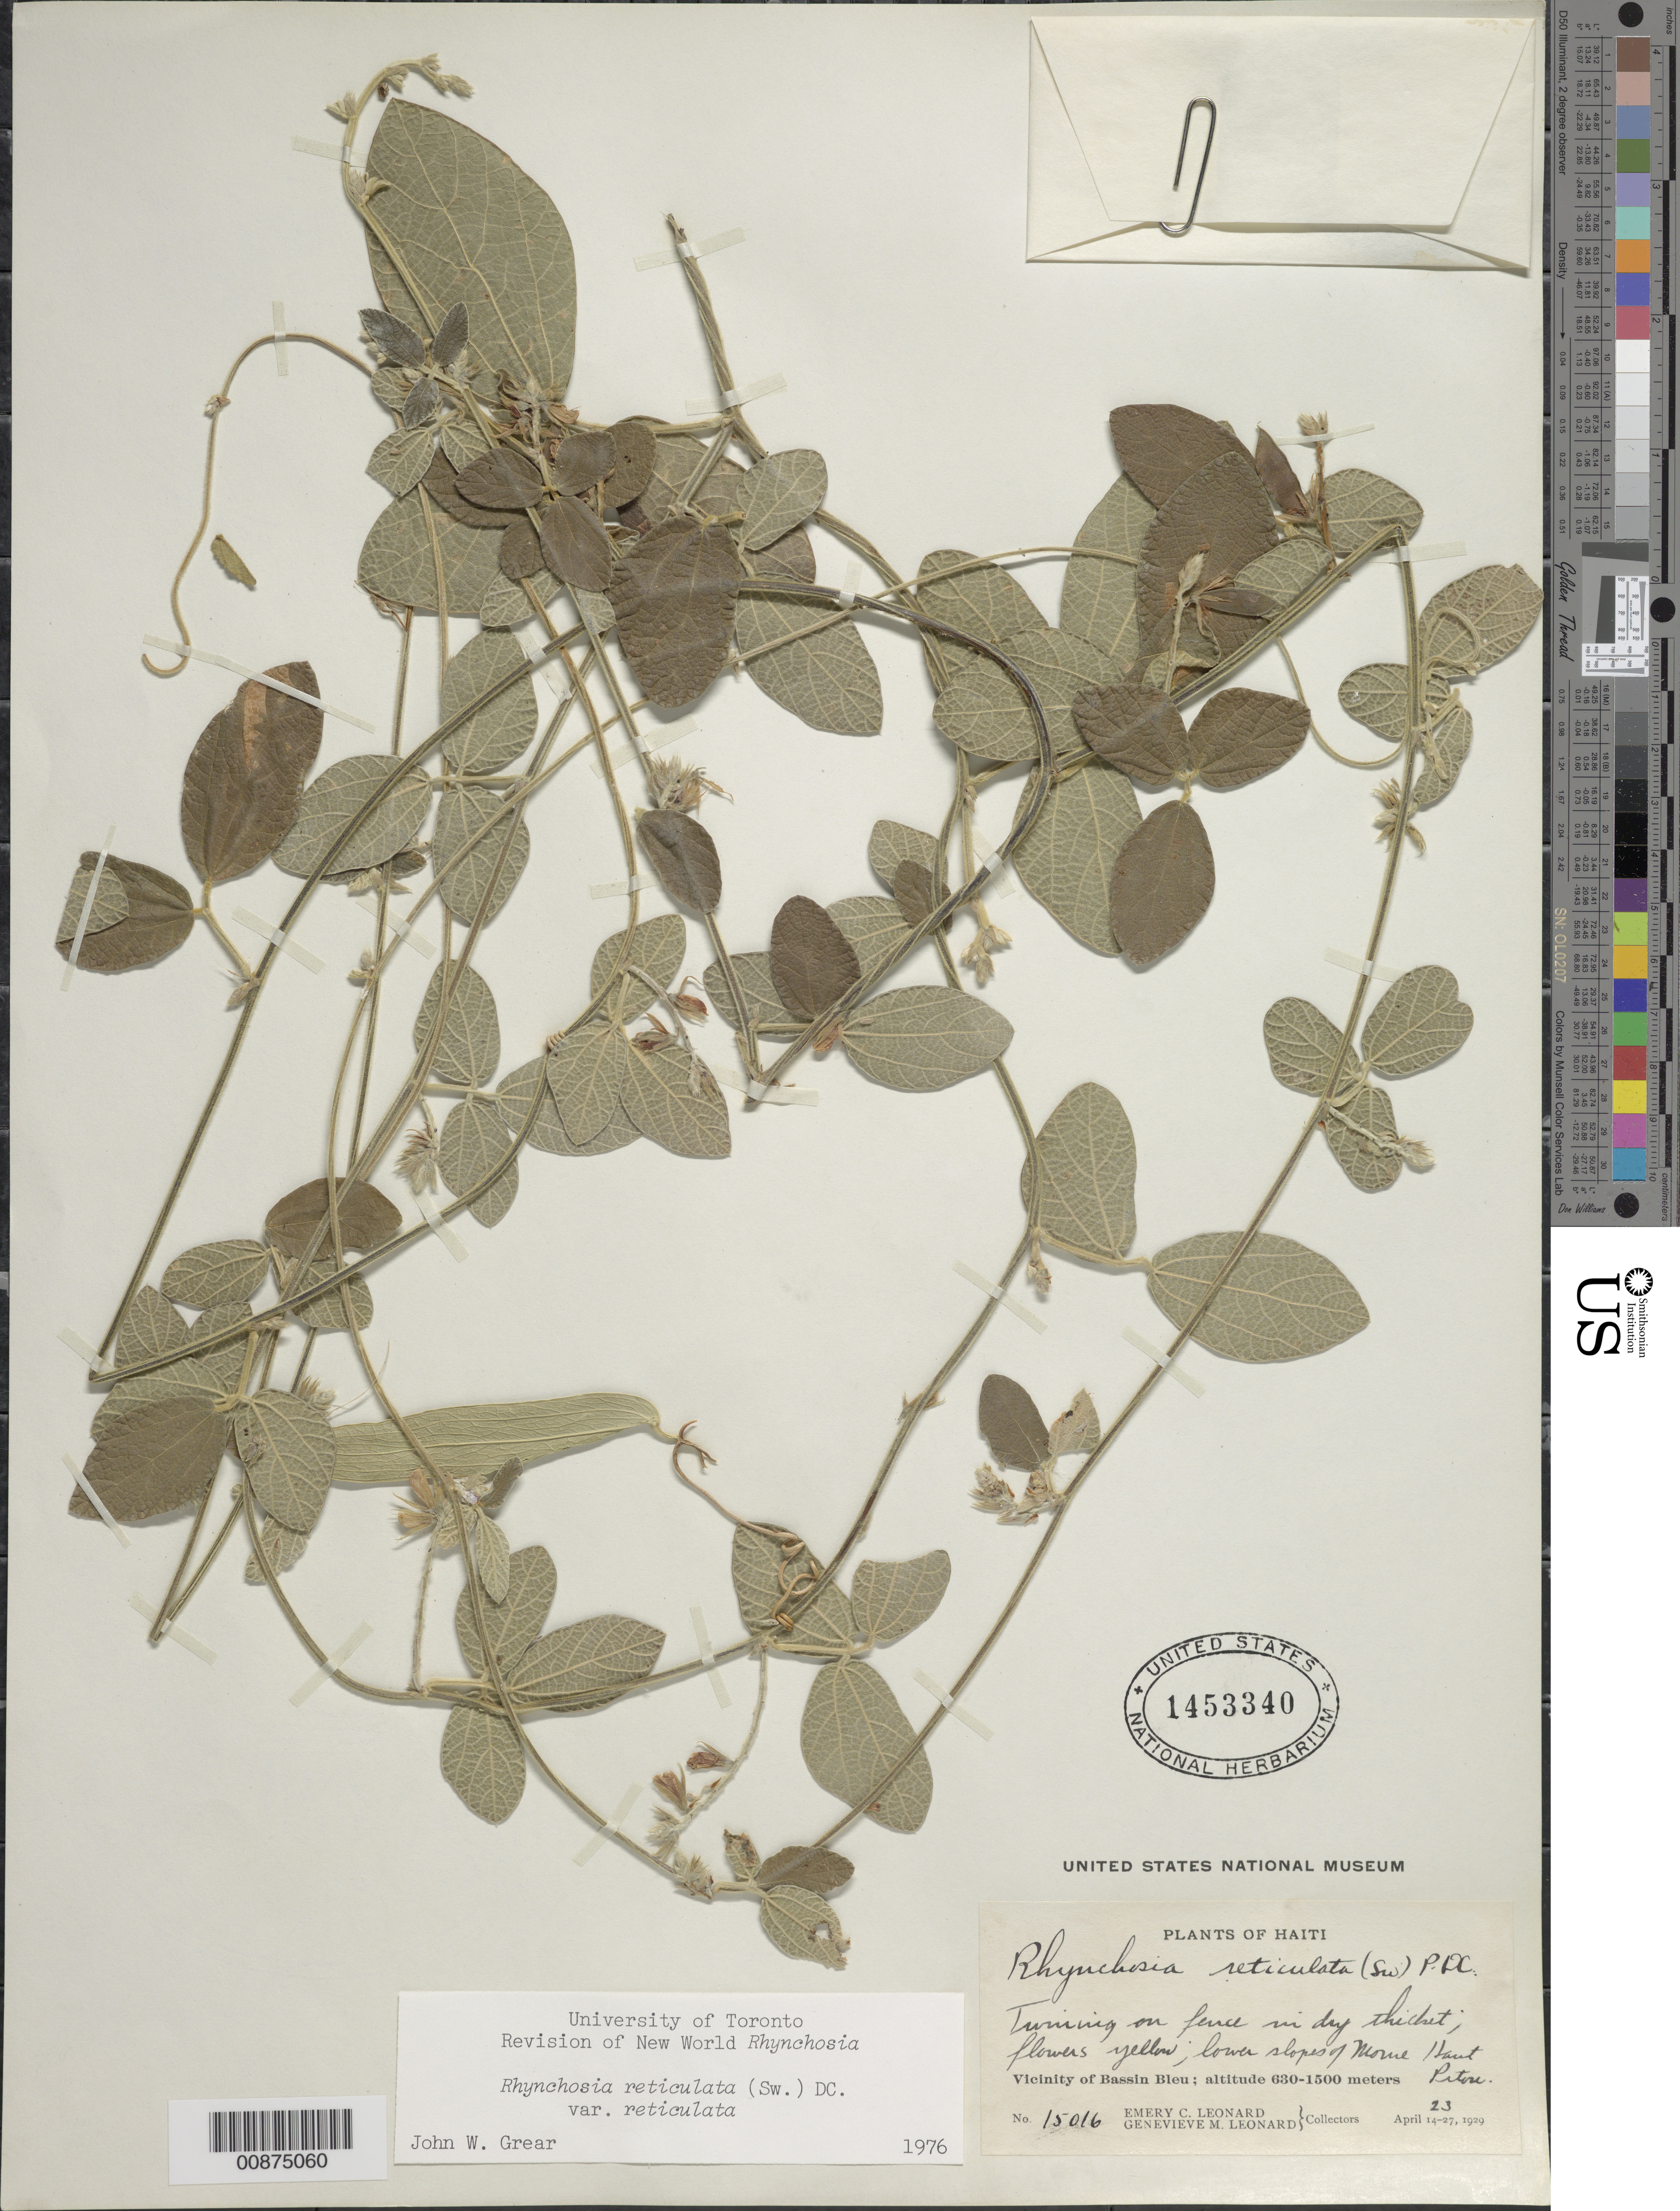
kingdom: Plantae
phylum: Tracheophyta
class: Magnoliopsida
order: Fabales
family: Fabaceae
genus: Rhynchosia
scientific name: Rhynchosia reticulata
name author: (Sw.) DC.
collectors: E. C. Leonard & G. M. Leonard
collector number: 15016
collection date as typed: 23 Apr 1929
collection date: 1929-04-23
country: Haiti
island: Hispaniola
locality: Vicinity of Bassin Bleu. Lower slopes of Morne Haut Piton.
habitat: Twining on fence in dry thicket.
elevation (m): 630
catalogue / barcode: US 1453340